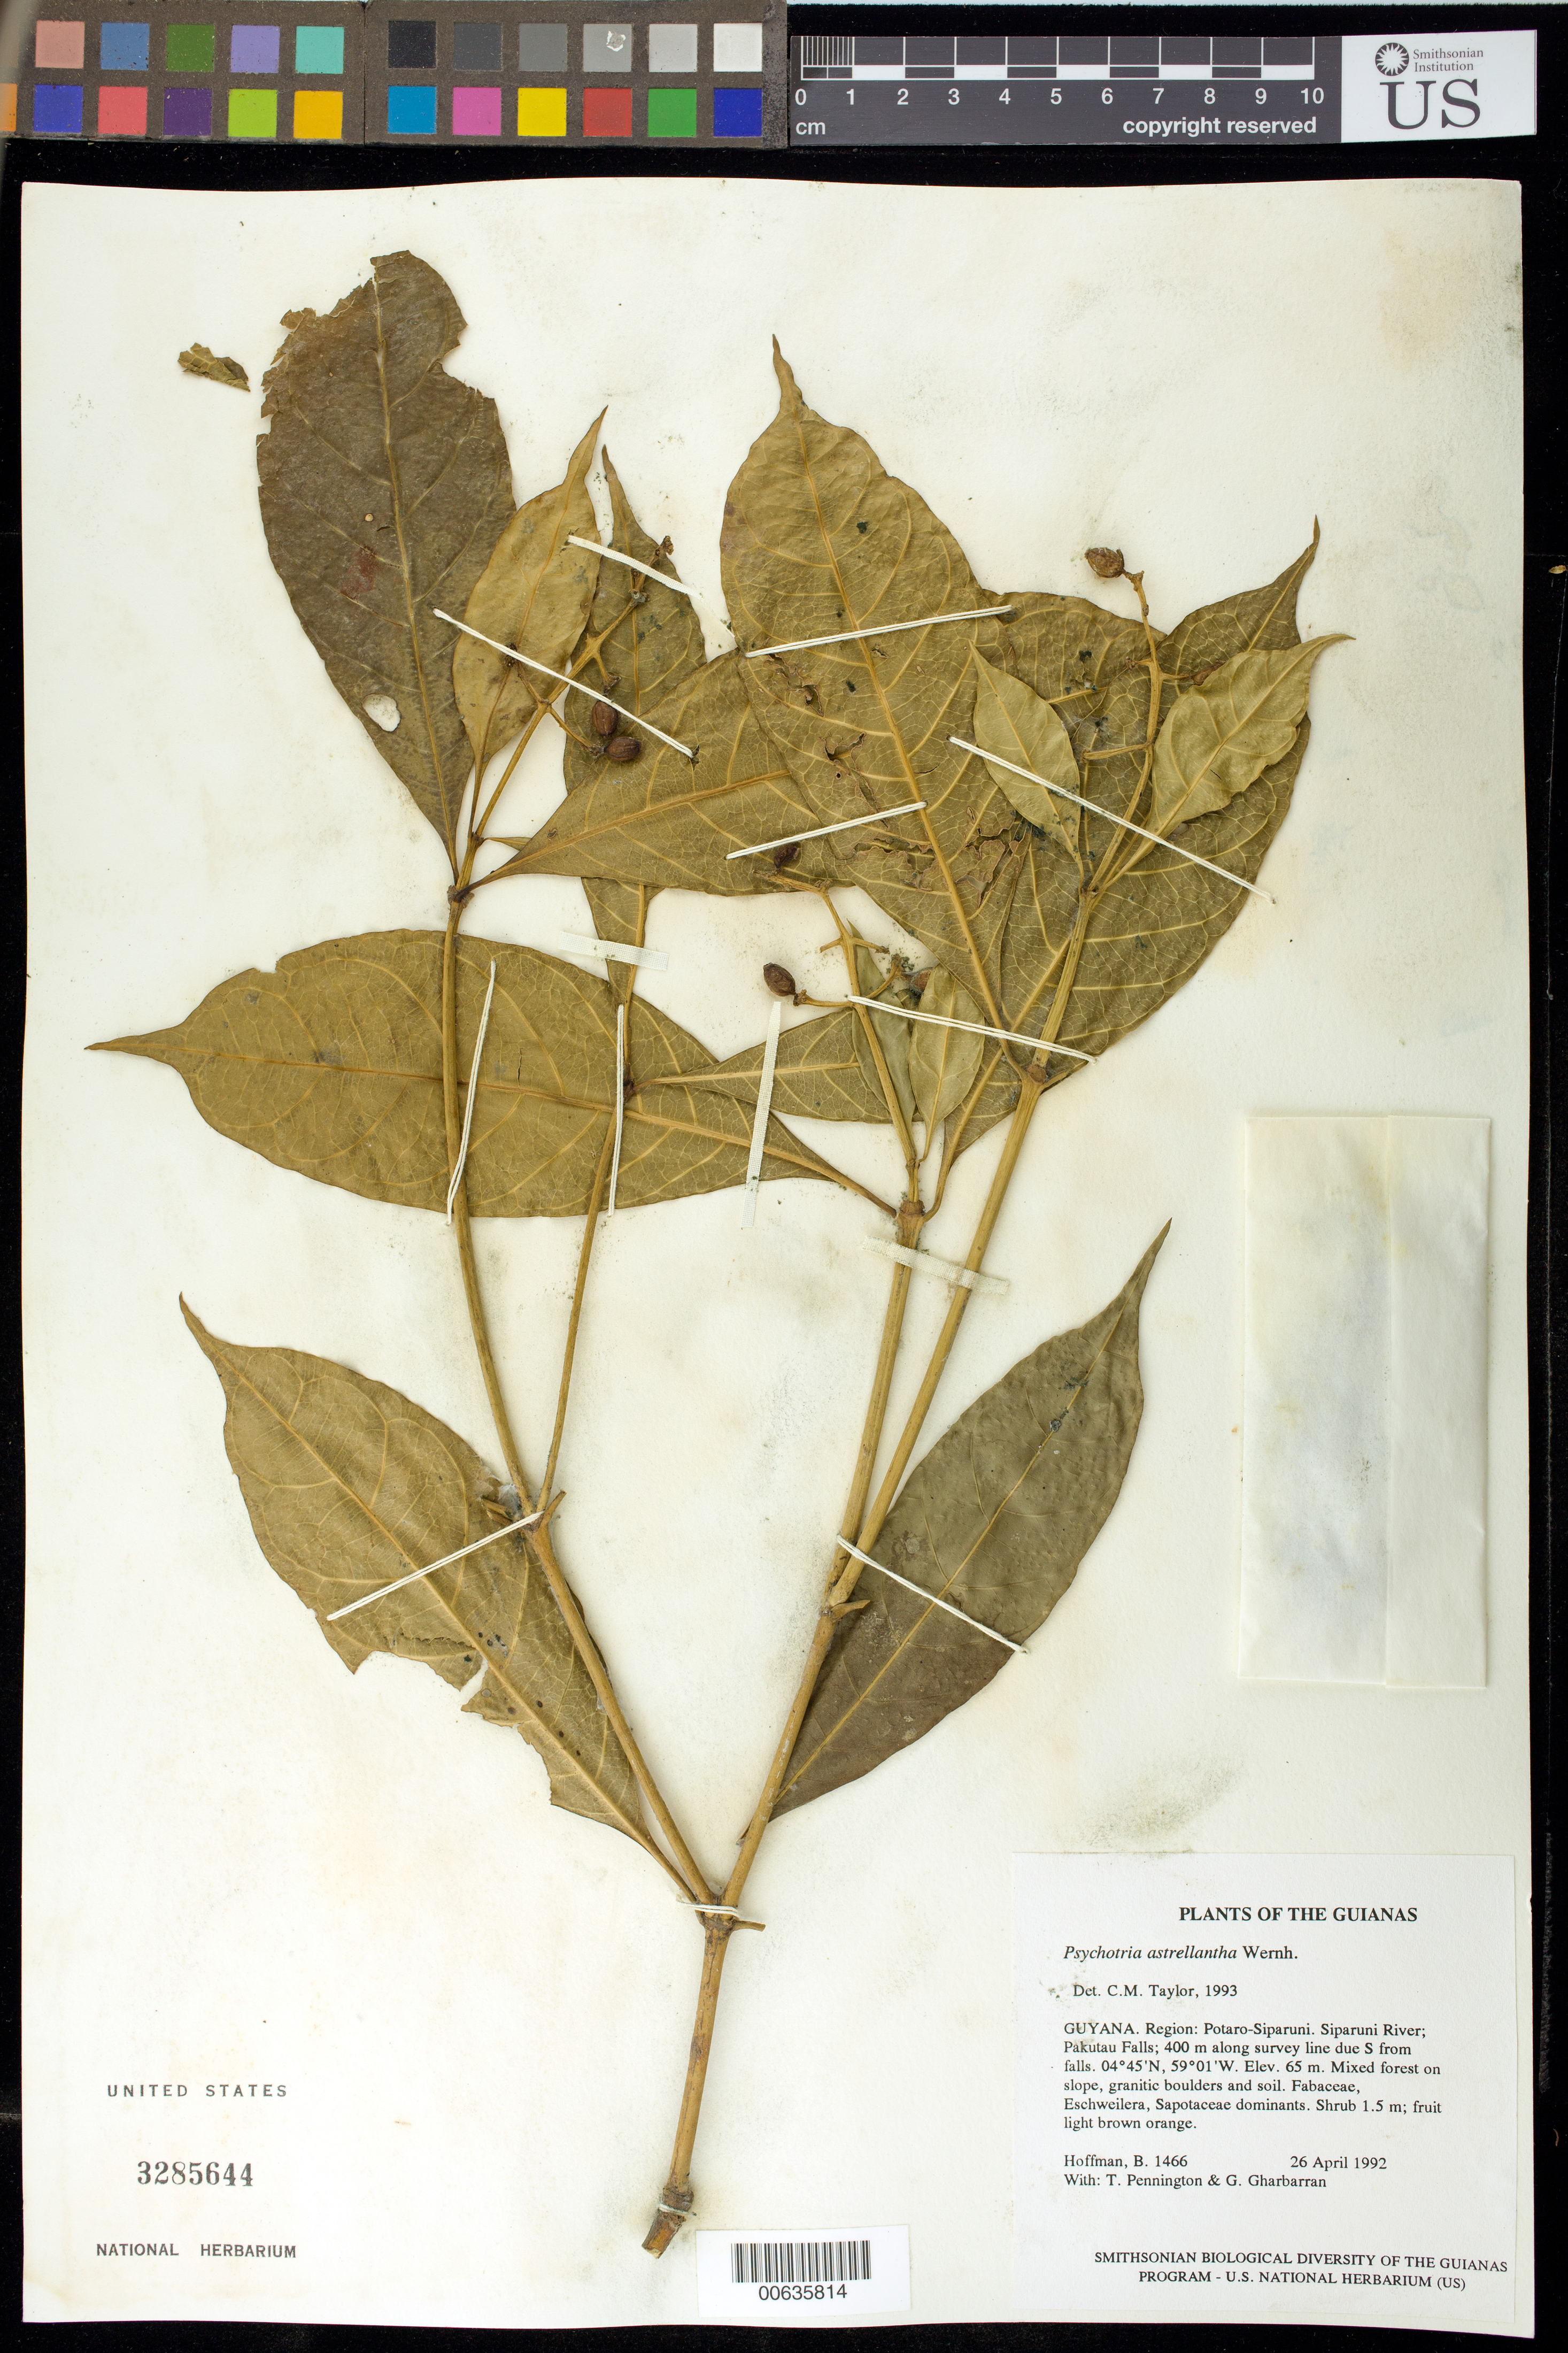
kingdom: Plantae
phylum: Tracheophyta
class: Magnoliopsida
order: Gentianales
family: Rubiaceae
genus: Psychotria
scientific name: Psychotria astrellantha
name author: Wernham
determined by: Taylor, Charlotte M.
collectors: B. Hoffman, R. T. Pennington & G. Gharbarran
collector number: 1466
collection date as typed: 26 April 1992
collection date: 1992-04-26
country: Guyana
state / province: Potaro-Siparuni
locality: Siparuni River; Pakutau Falls; 400 m along survey line due S from falls. Iwokrama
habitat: Mixed forest on slope, granitic boulders and soil. Fabaceae, Eschweilera, Sapotaceae dominants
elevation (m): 65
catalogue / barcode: US 3285644